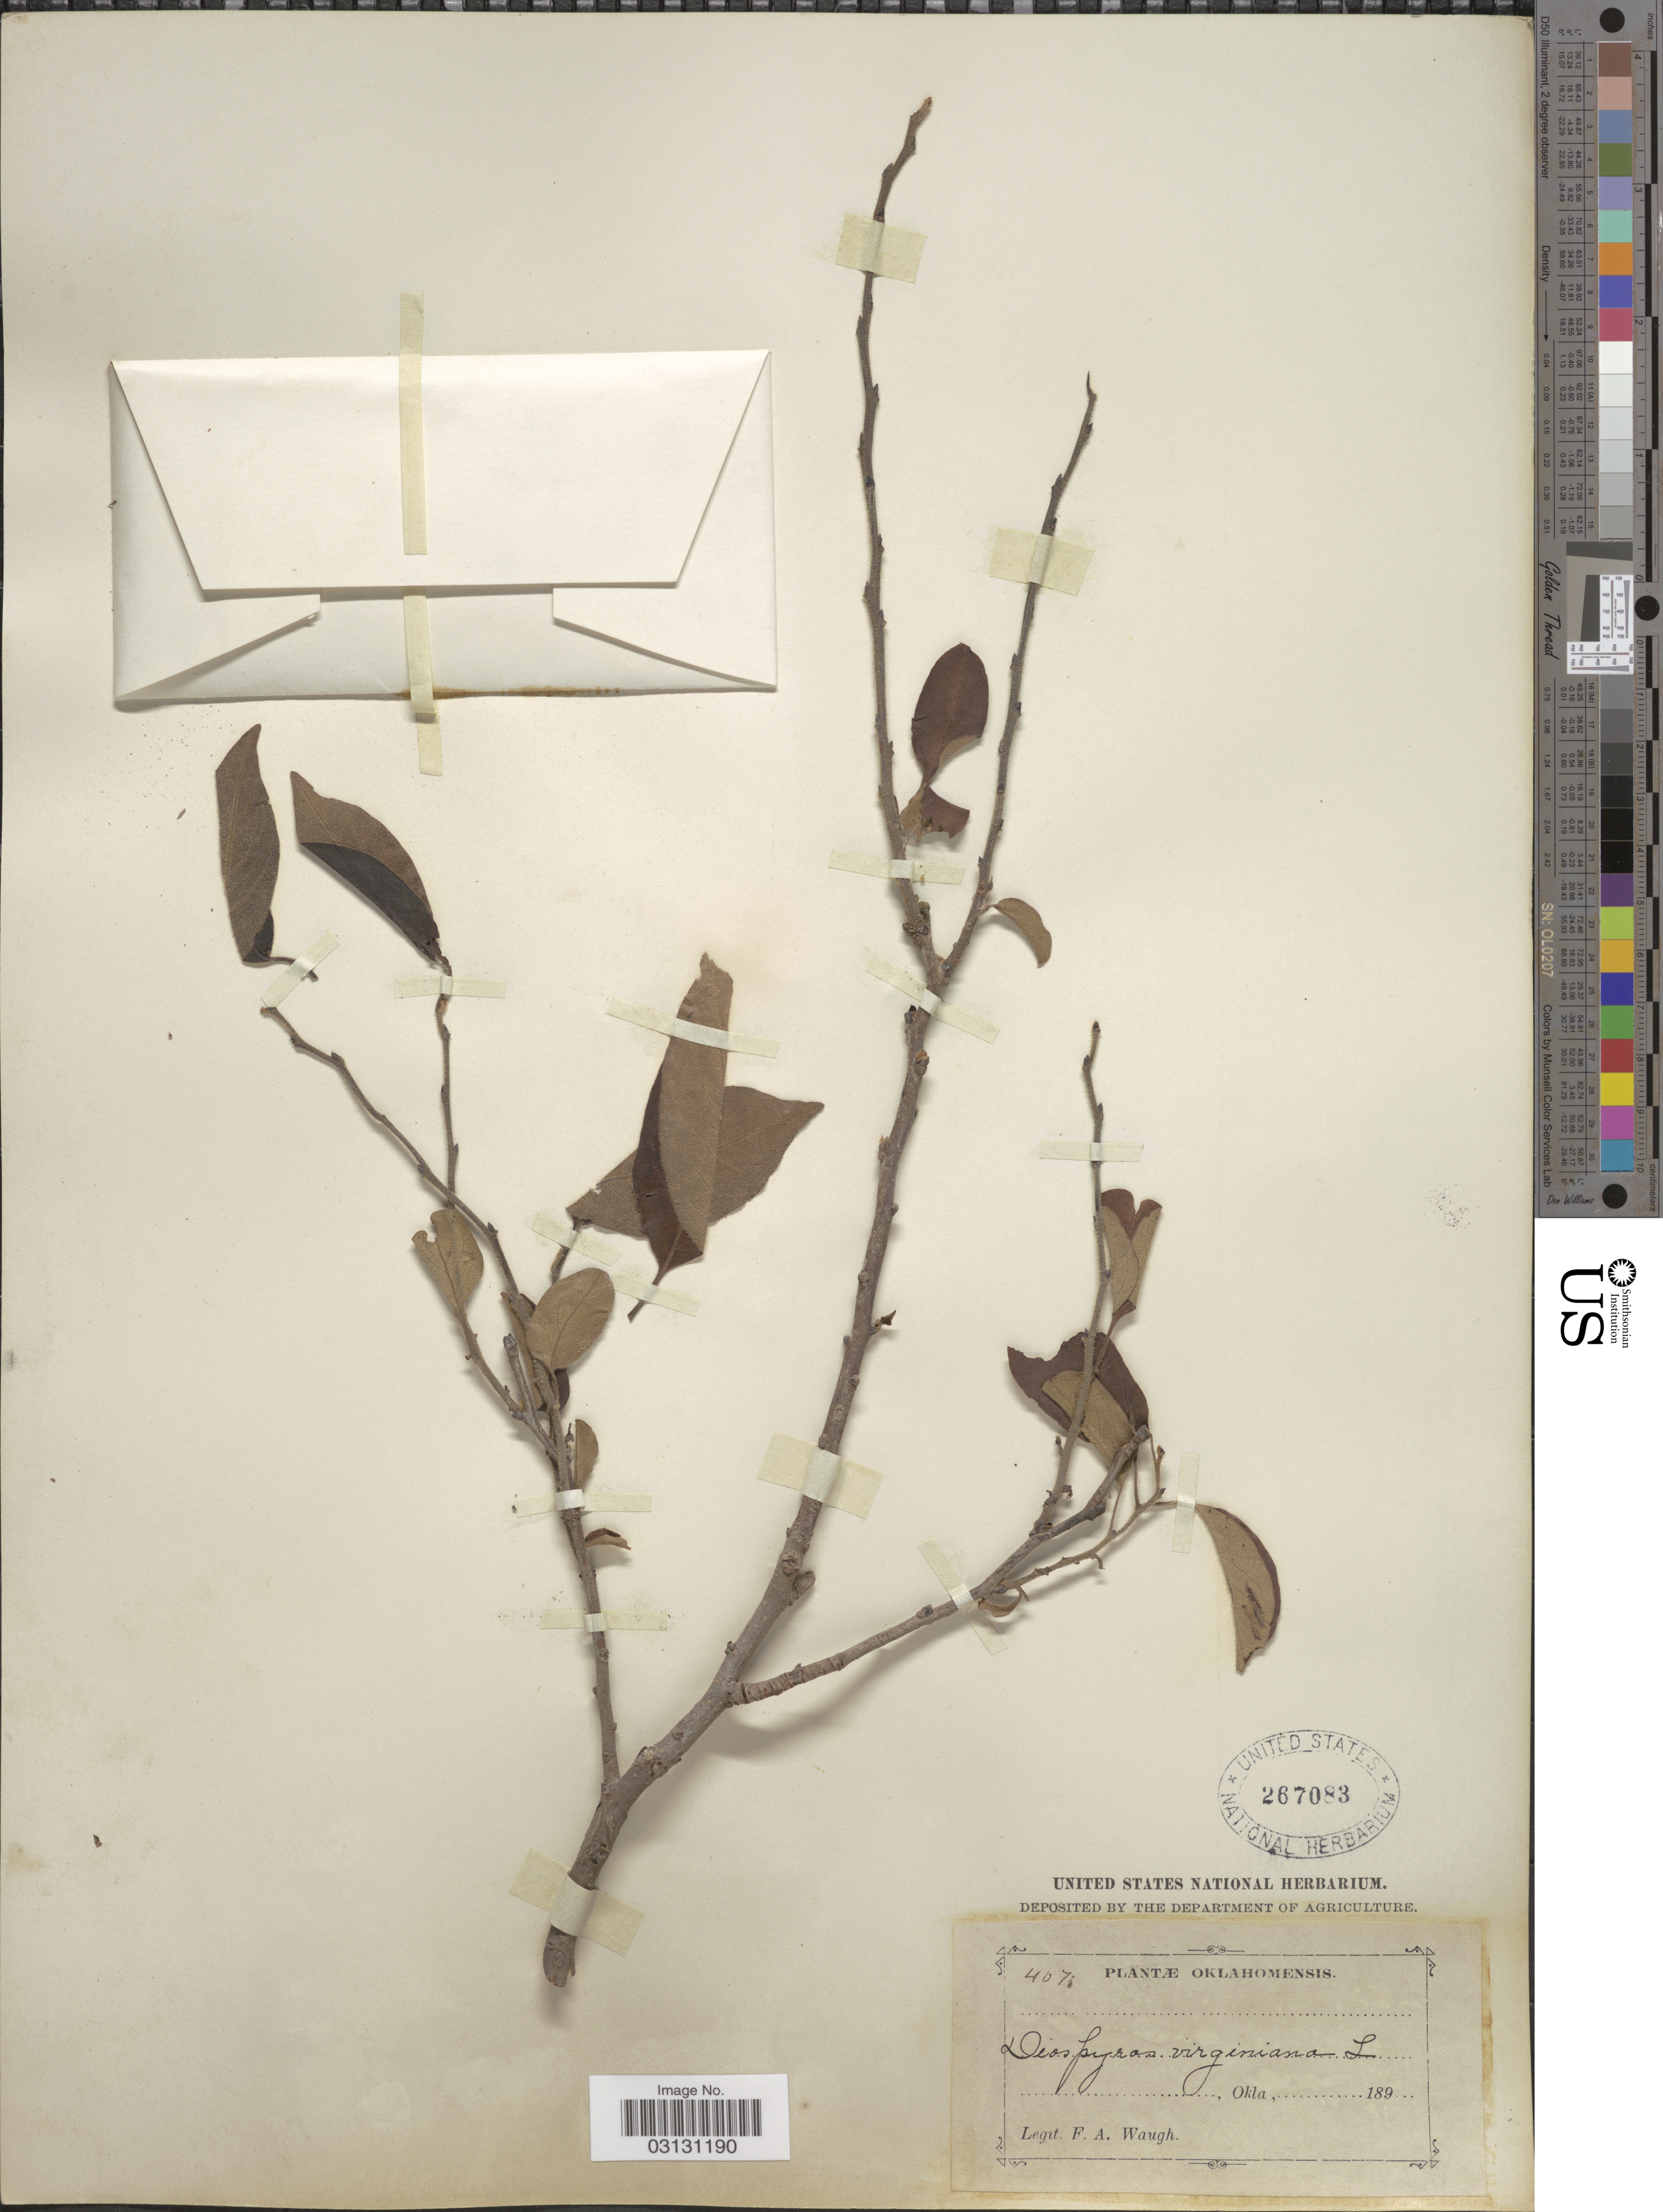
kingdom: Plantae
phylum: Tracheophyta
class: Magnoliopsida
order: Ericales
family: Ebenaceae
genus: Diospyros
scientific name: Diospyros virginiana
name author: L.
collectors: F. Waugh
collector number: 407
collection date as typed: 189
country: United States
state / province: Oklahoma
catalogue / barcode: US 267083